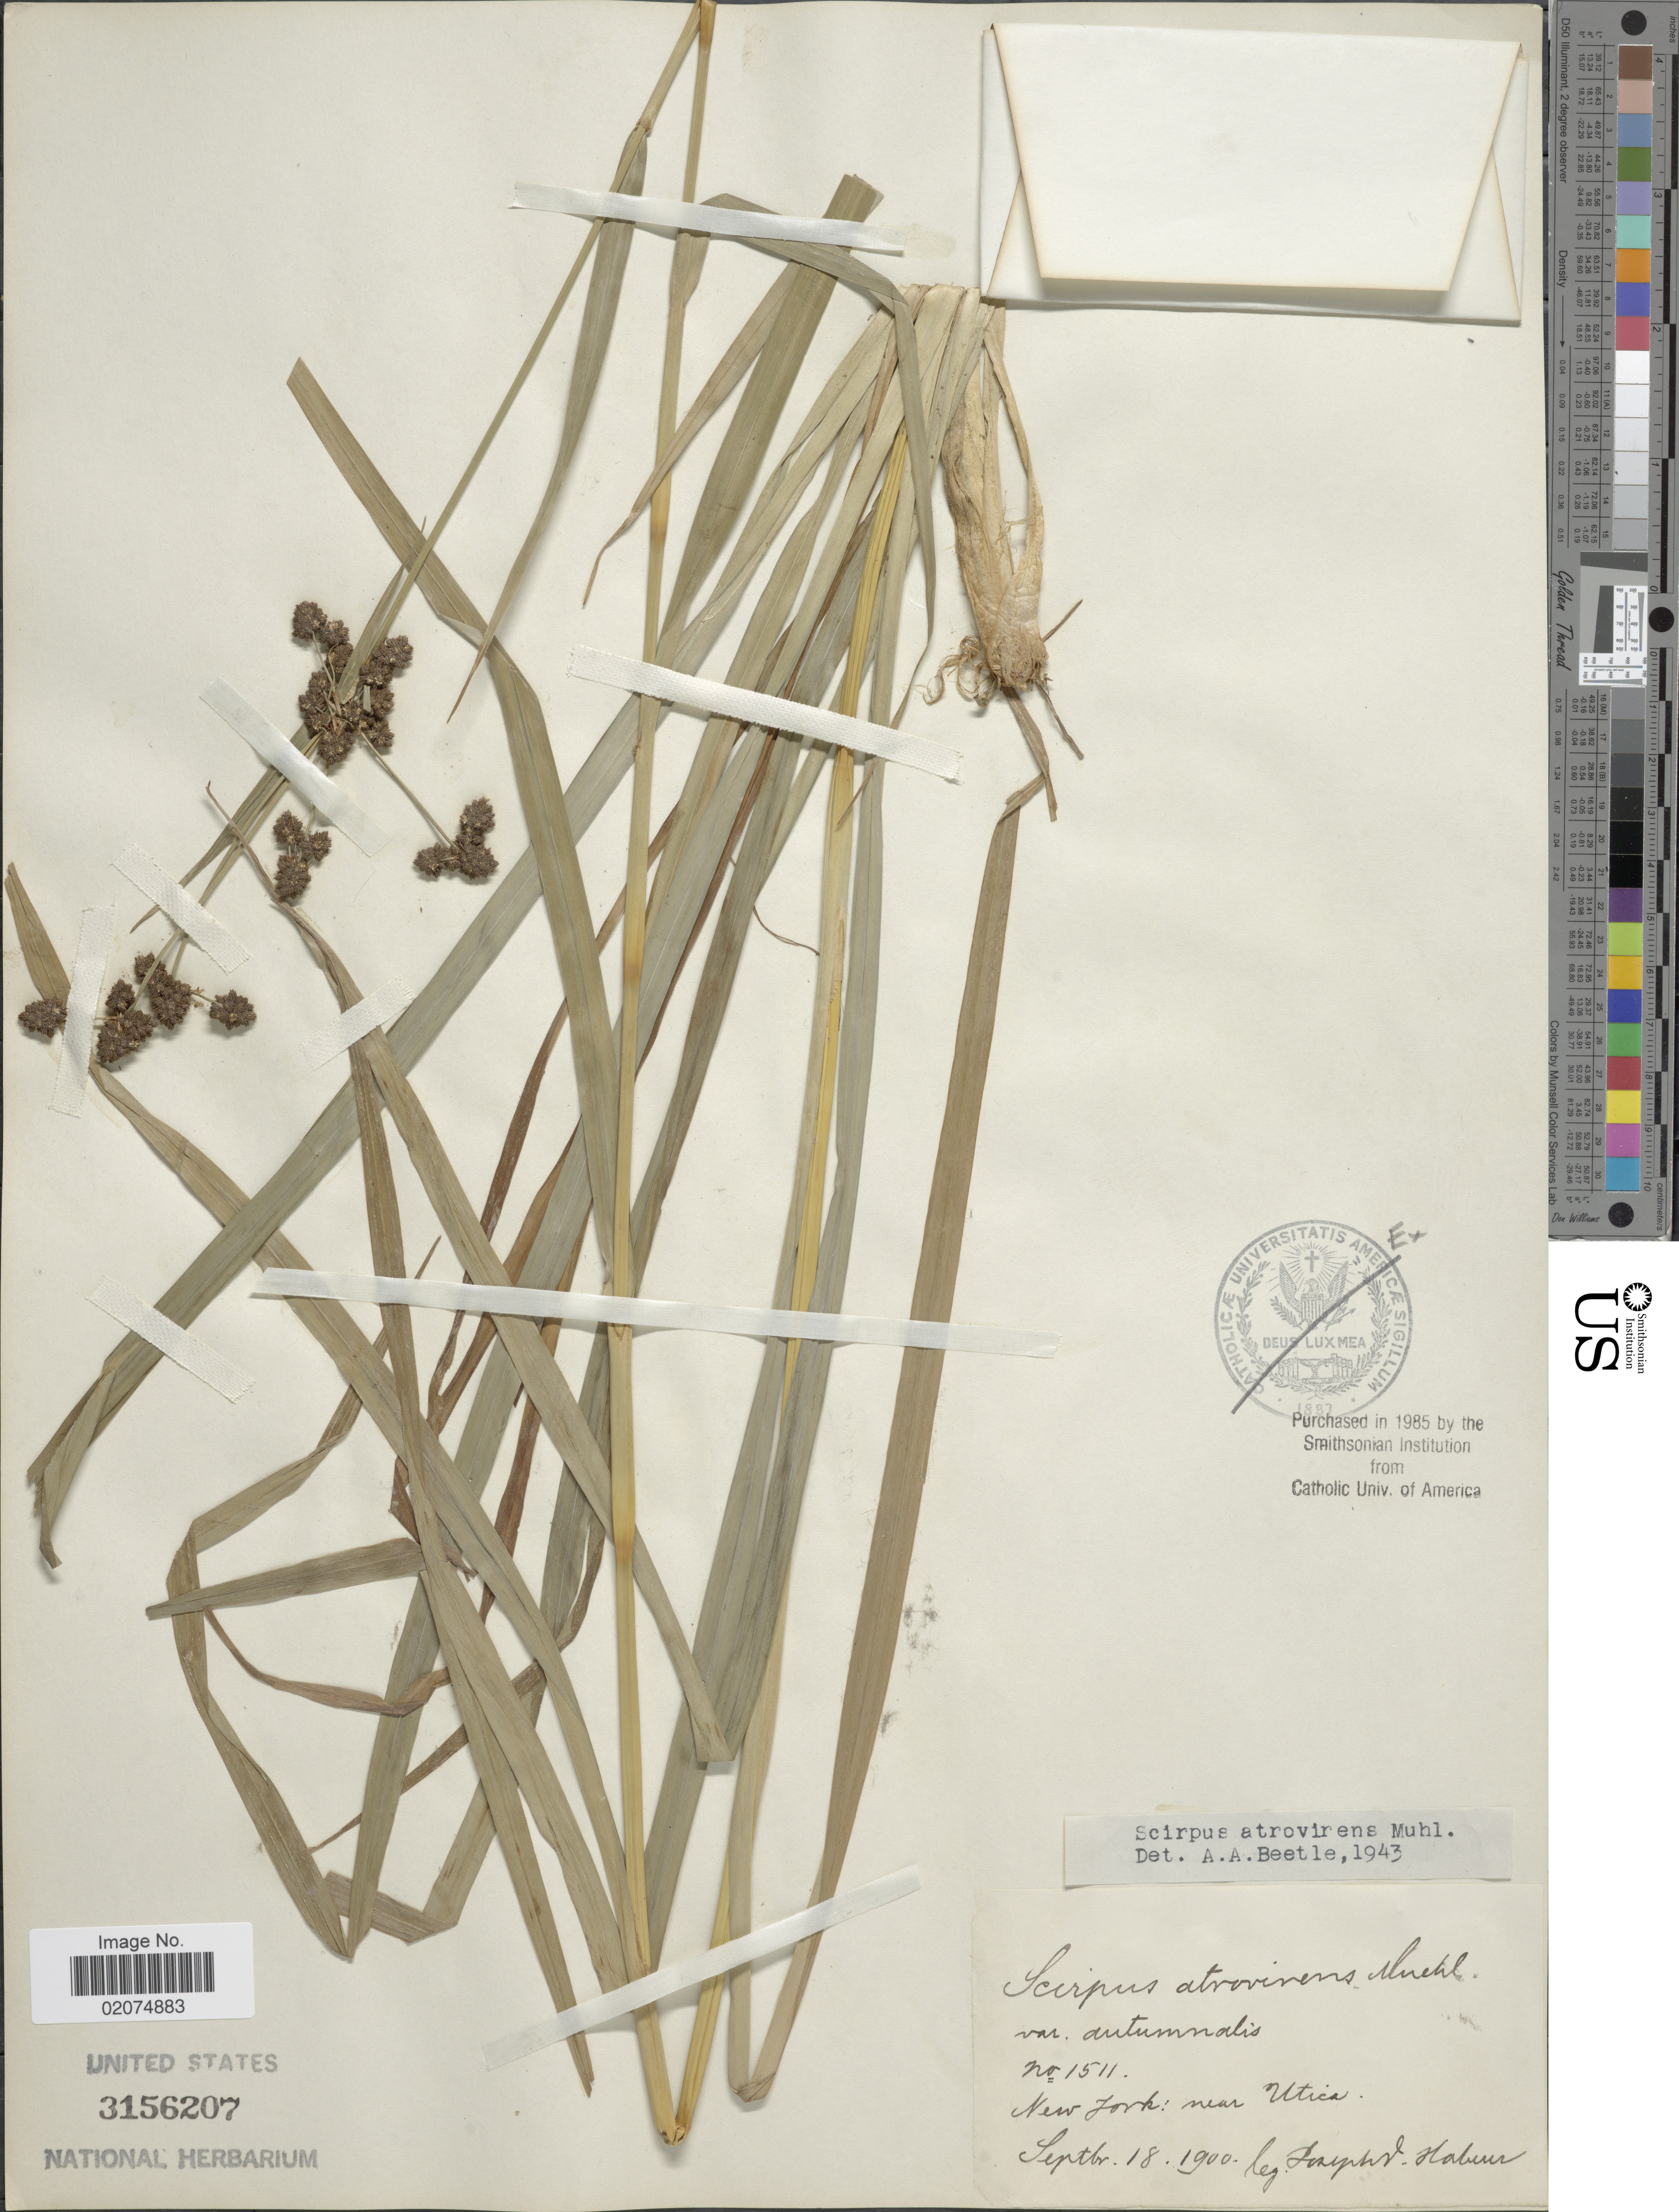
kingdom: Plantae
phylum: Tracheophyta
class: Liliopsida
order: Poales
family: Cyperaceae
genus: Scirpus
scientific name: Scirpus atrovirens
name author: Willd.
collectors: J. V. Haberer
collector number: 1511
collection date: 1900-09-18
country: United States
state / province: New York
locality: Near Utica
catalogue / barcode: US 3156207